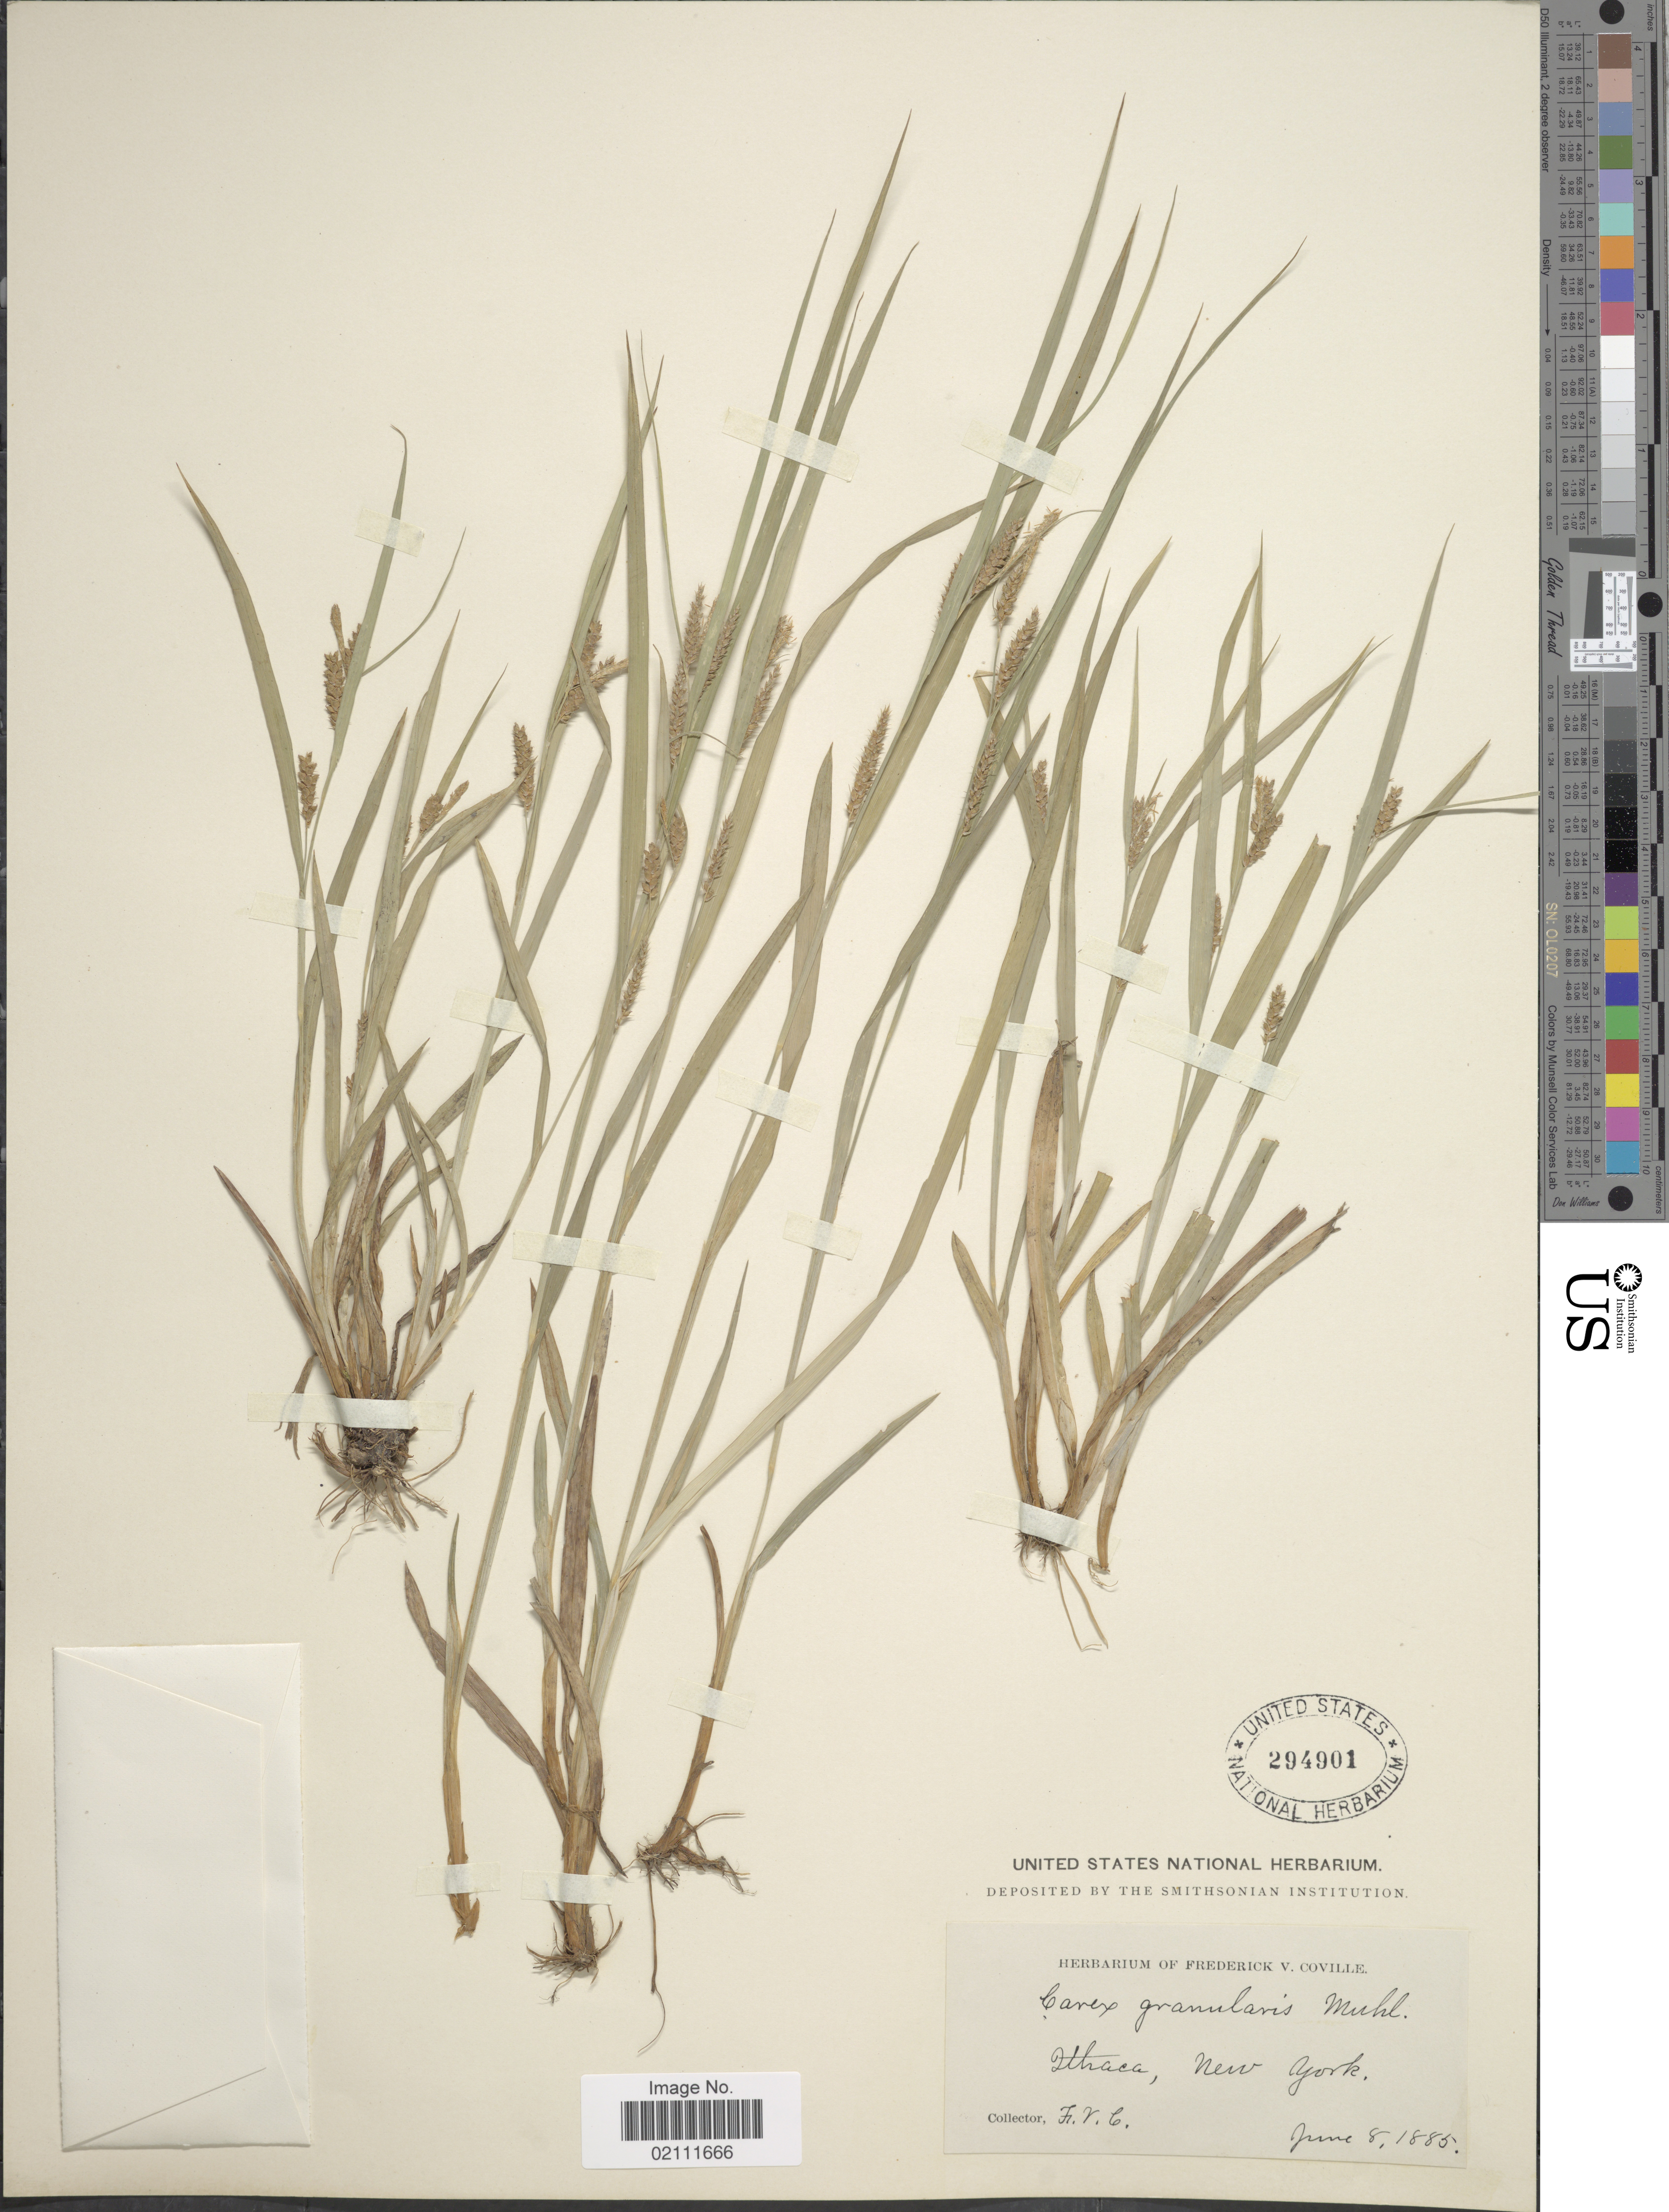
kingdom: Plantae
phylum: Tracheophyta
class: Liliopsida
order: Poales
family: Cyperaceae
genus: Carex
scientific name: Carex granularis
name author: Muhl. ex Willd.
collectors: F. V. Coville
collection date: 1885-06-08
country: United States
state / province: New York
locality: Ithaca.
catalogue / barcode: US 294901